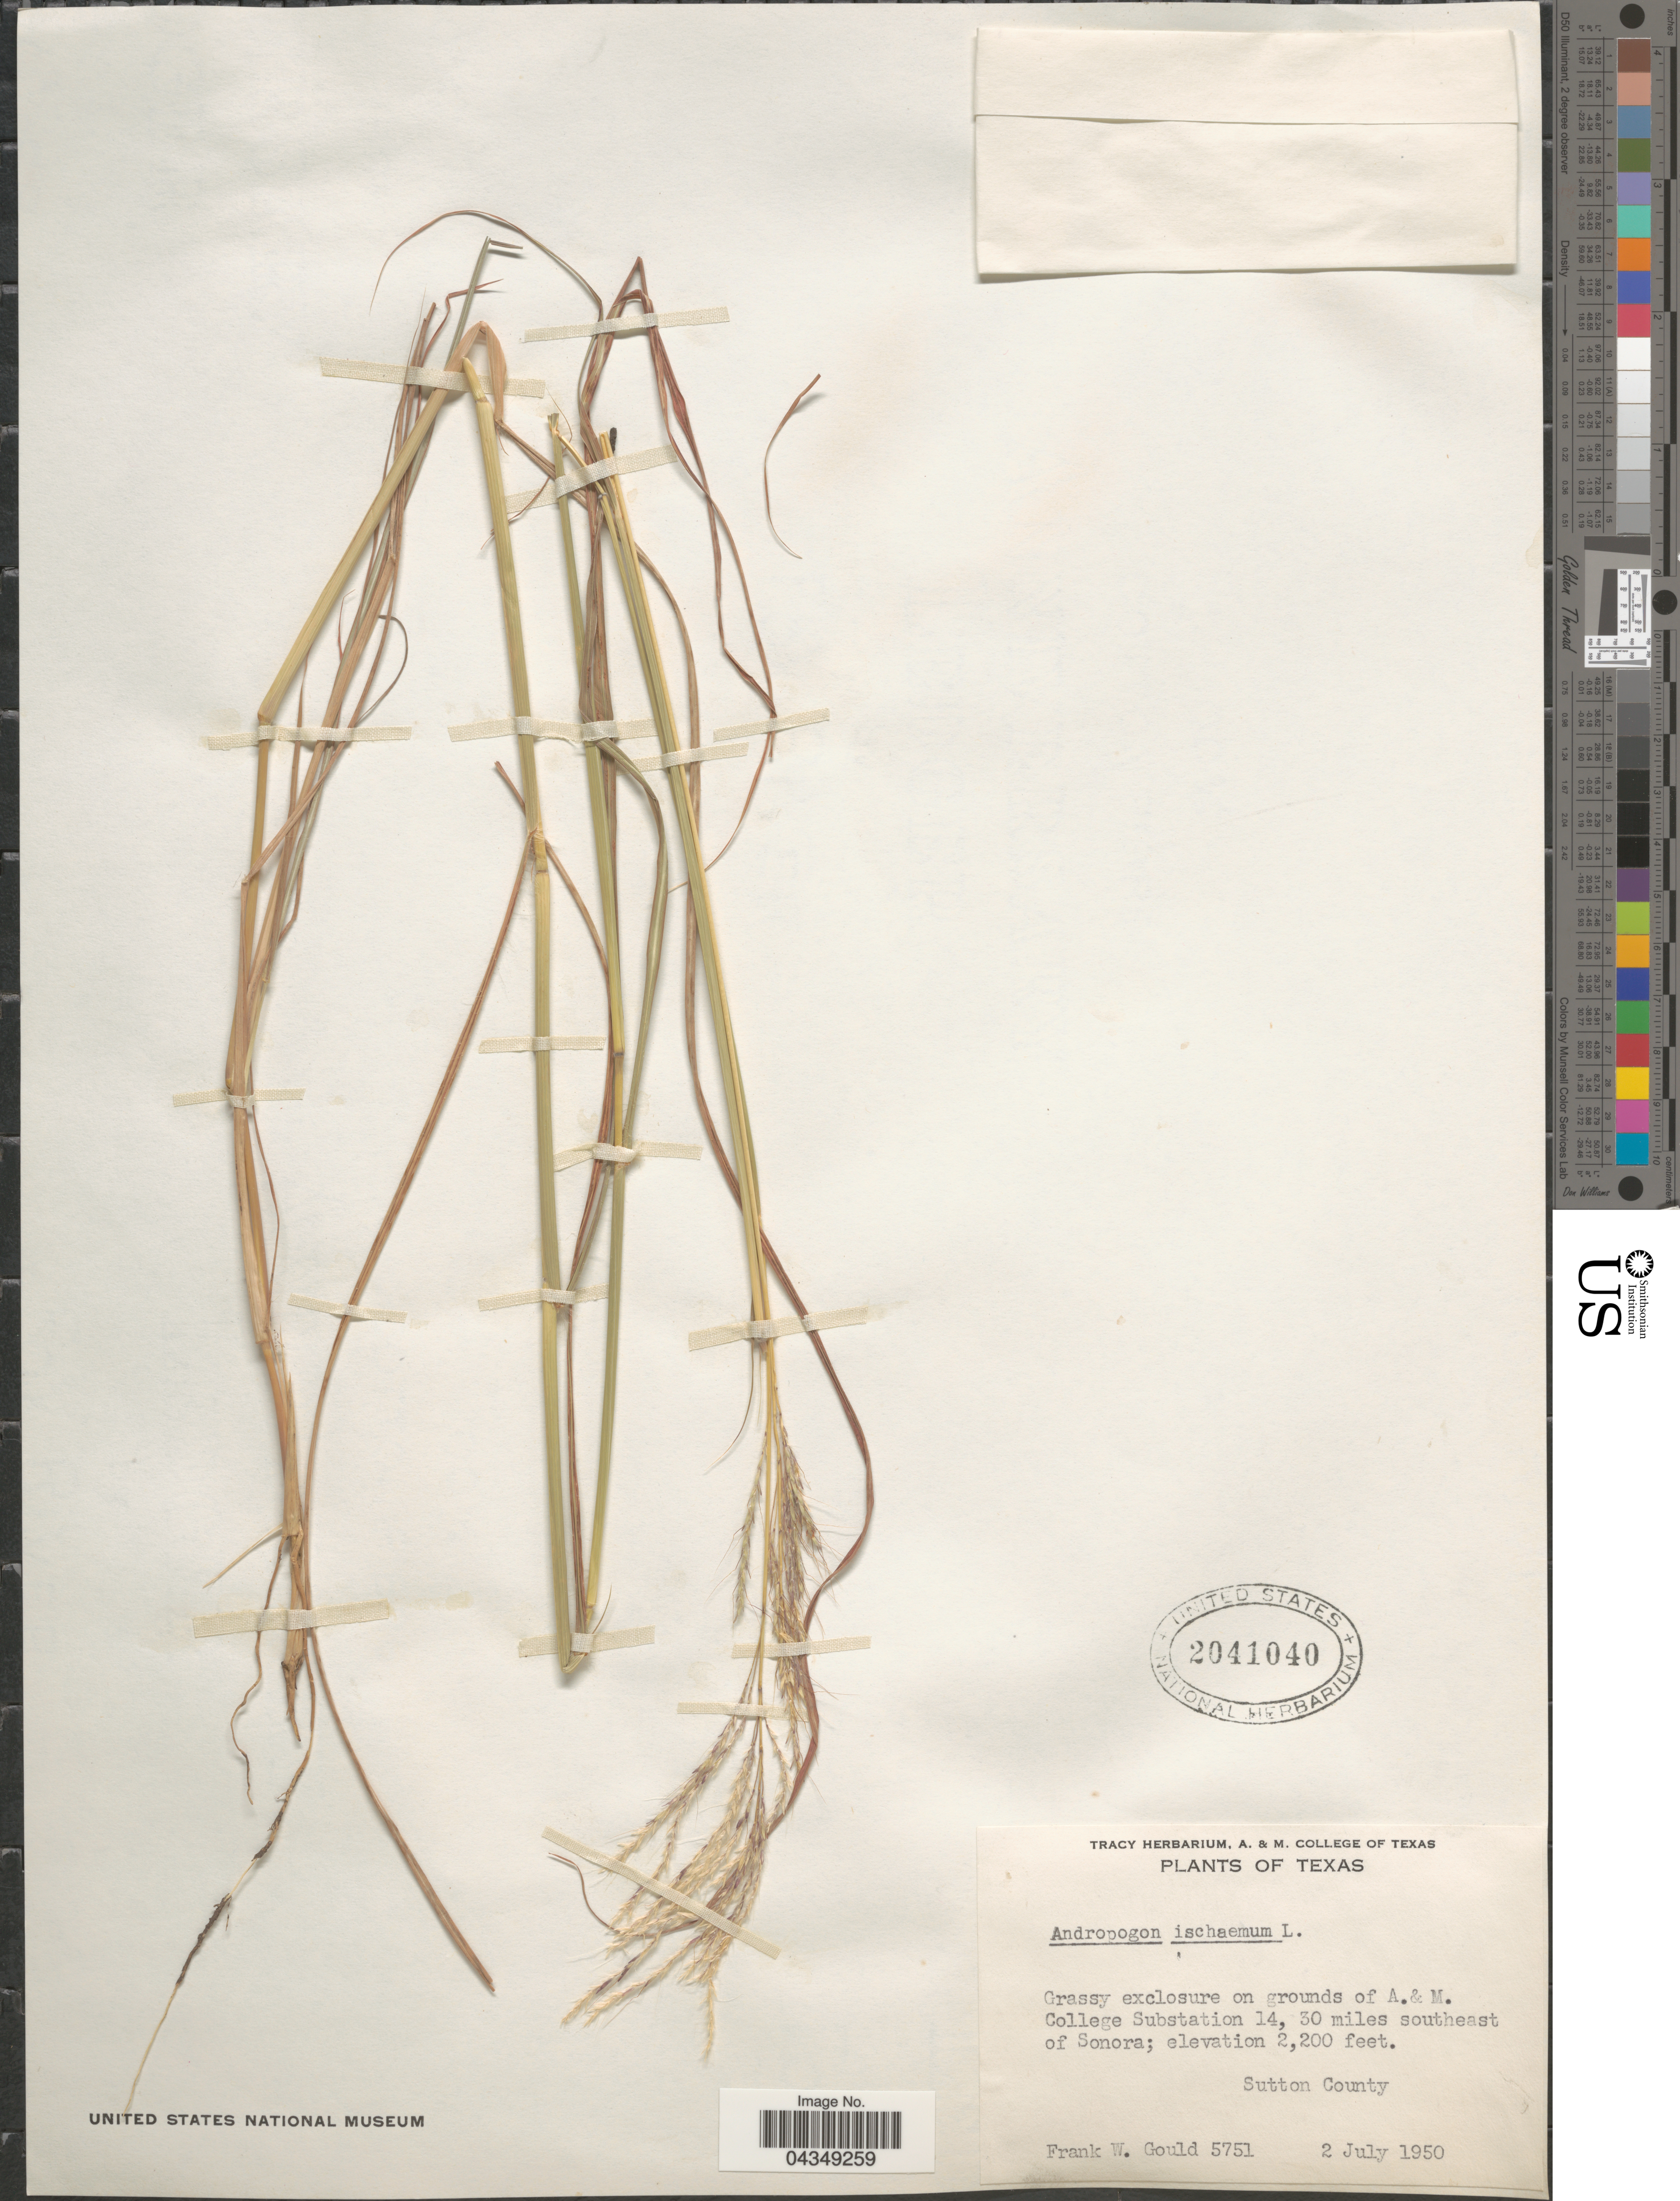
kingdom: Plantae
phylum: Tracheophyta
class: Liliopsida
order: Poales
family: Poaceae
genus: Bothriochloa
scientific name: Bothriochloa ischaemum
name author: (L.) Keng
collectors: F. W. Gould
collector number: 5751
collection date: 1950-07-02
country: United States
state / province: Texas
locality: Grassy exclosure on grounds of A. & M. College Substation 14, 30 miles southeast of Sonora. Sutton County.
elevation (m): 671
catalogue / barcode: US 2041040